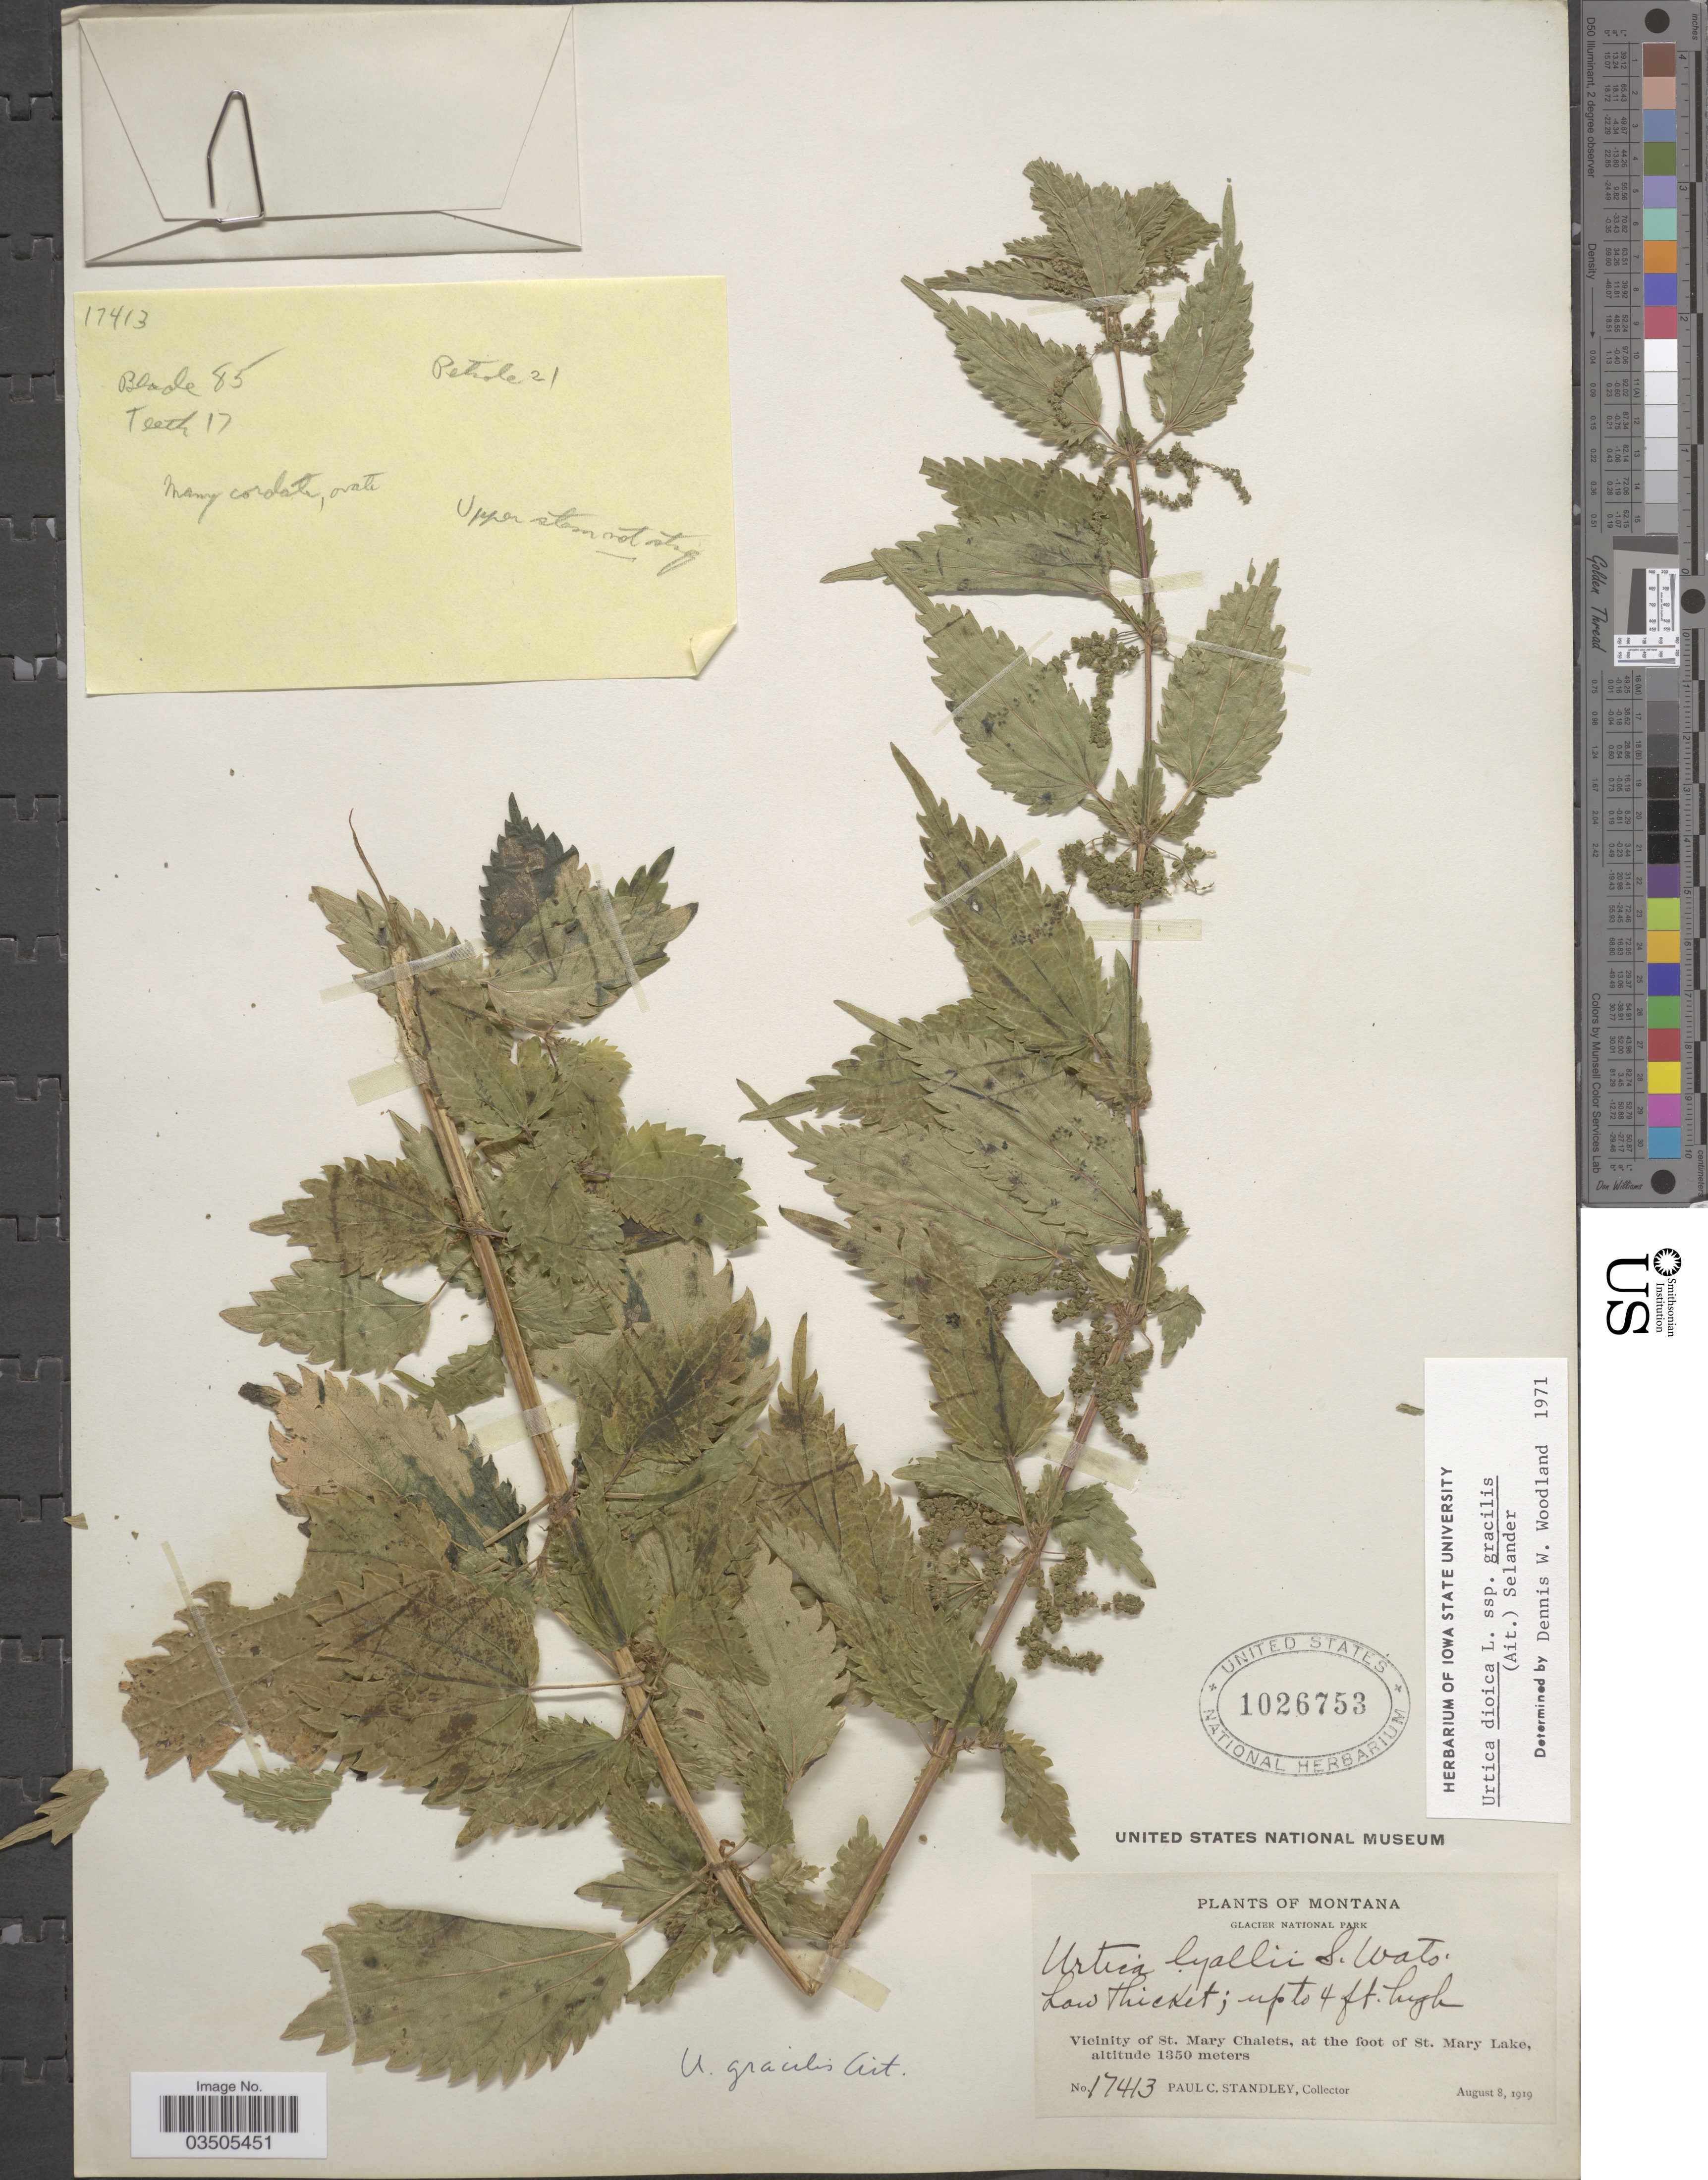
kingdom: Plantae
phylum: Tracheophyta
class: Magnoliopsida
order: Rosales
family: Urticaceae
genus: Urtica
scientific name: Urtica dioica subsp. gracilis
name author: L.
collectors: P. C. Standley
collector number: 17413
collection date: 1919-08-08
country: United States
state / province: Montana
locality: Glacier National Park. Vicinity of St. Mary Chalets. at the foot of St. Mary Lake.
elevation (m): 1350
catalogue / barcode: US 1026753